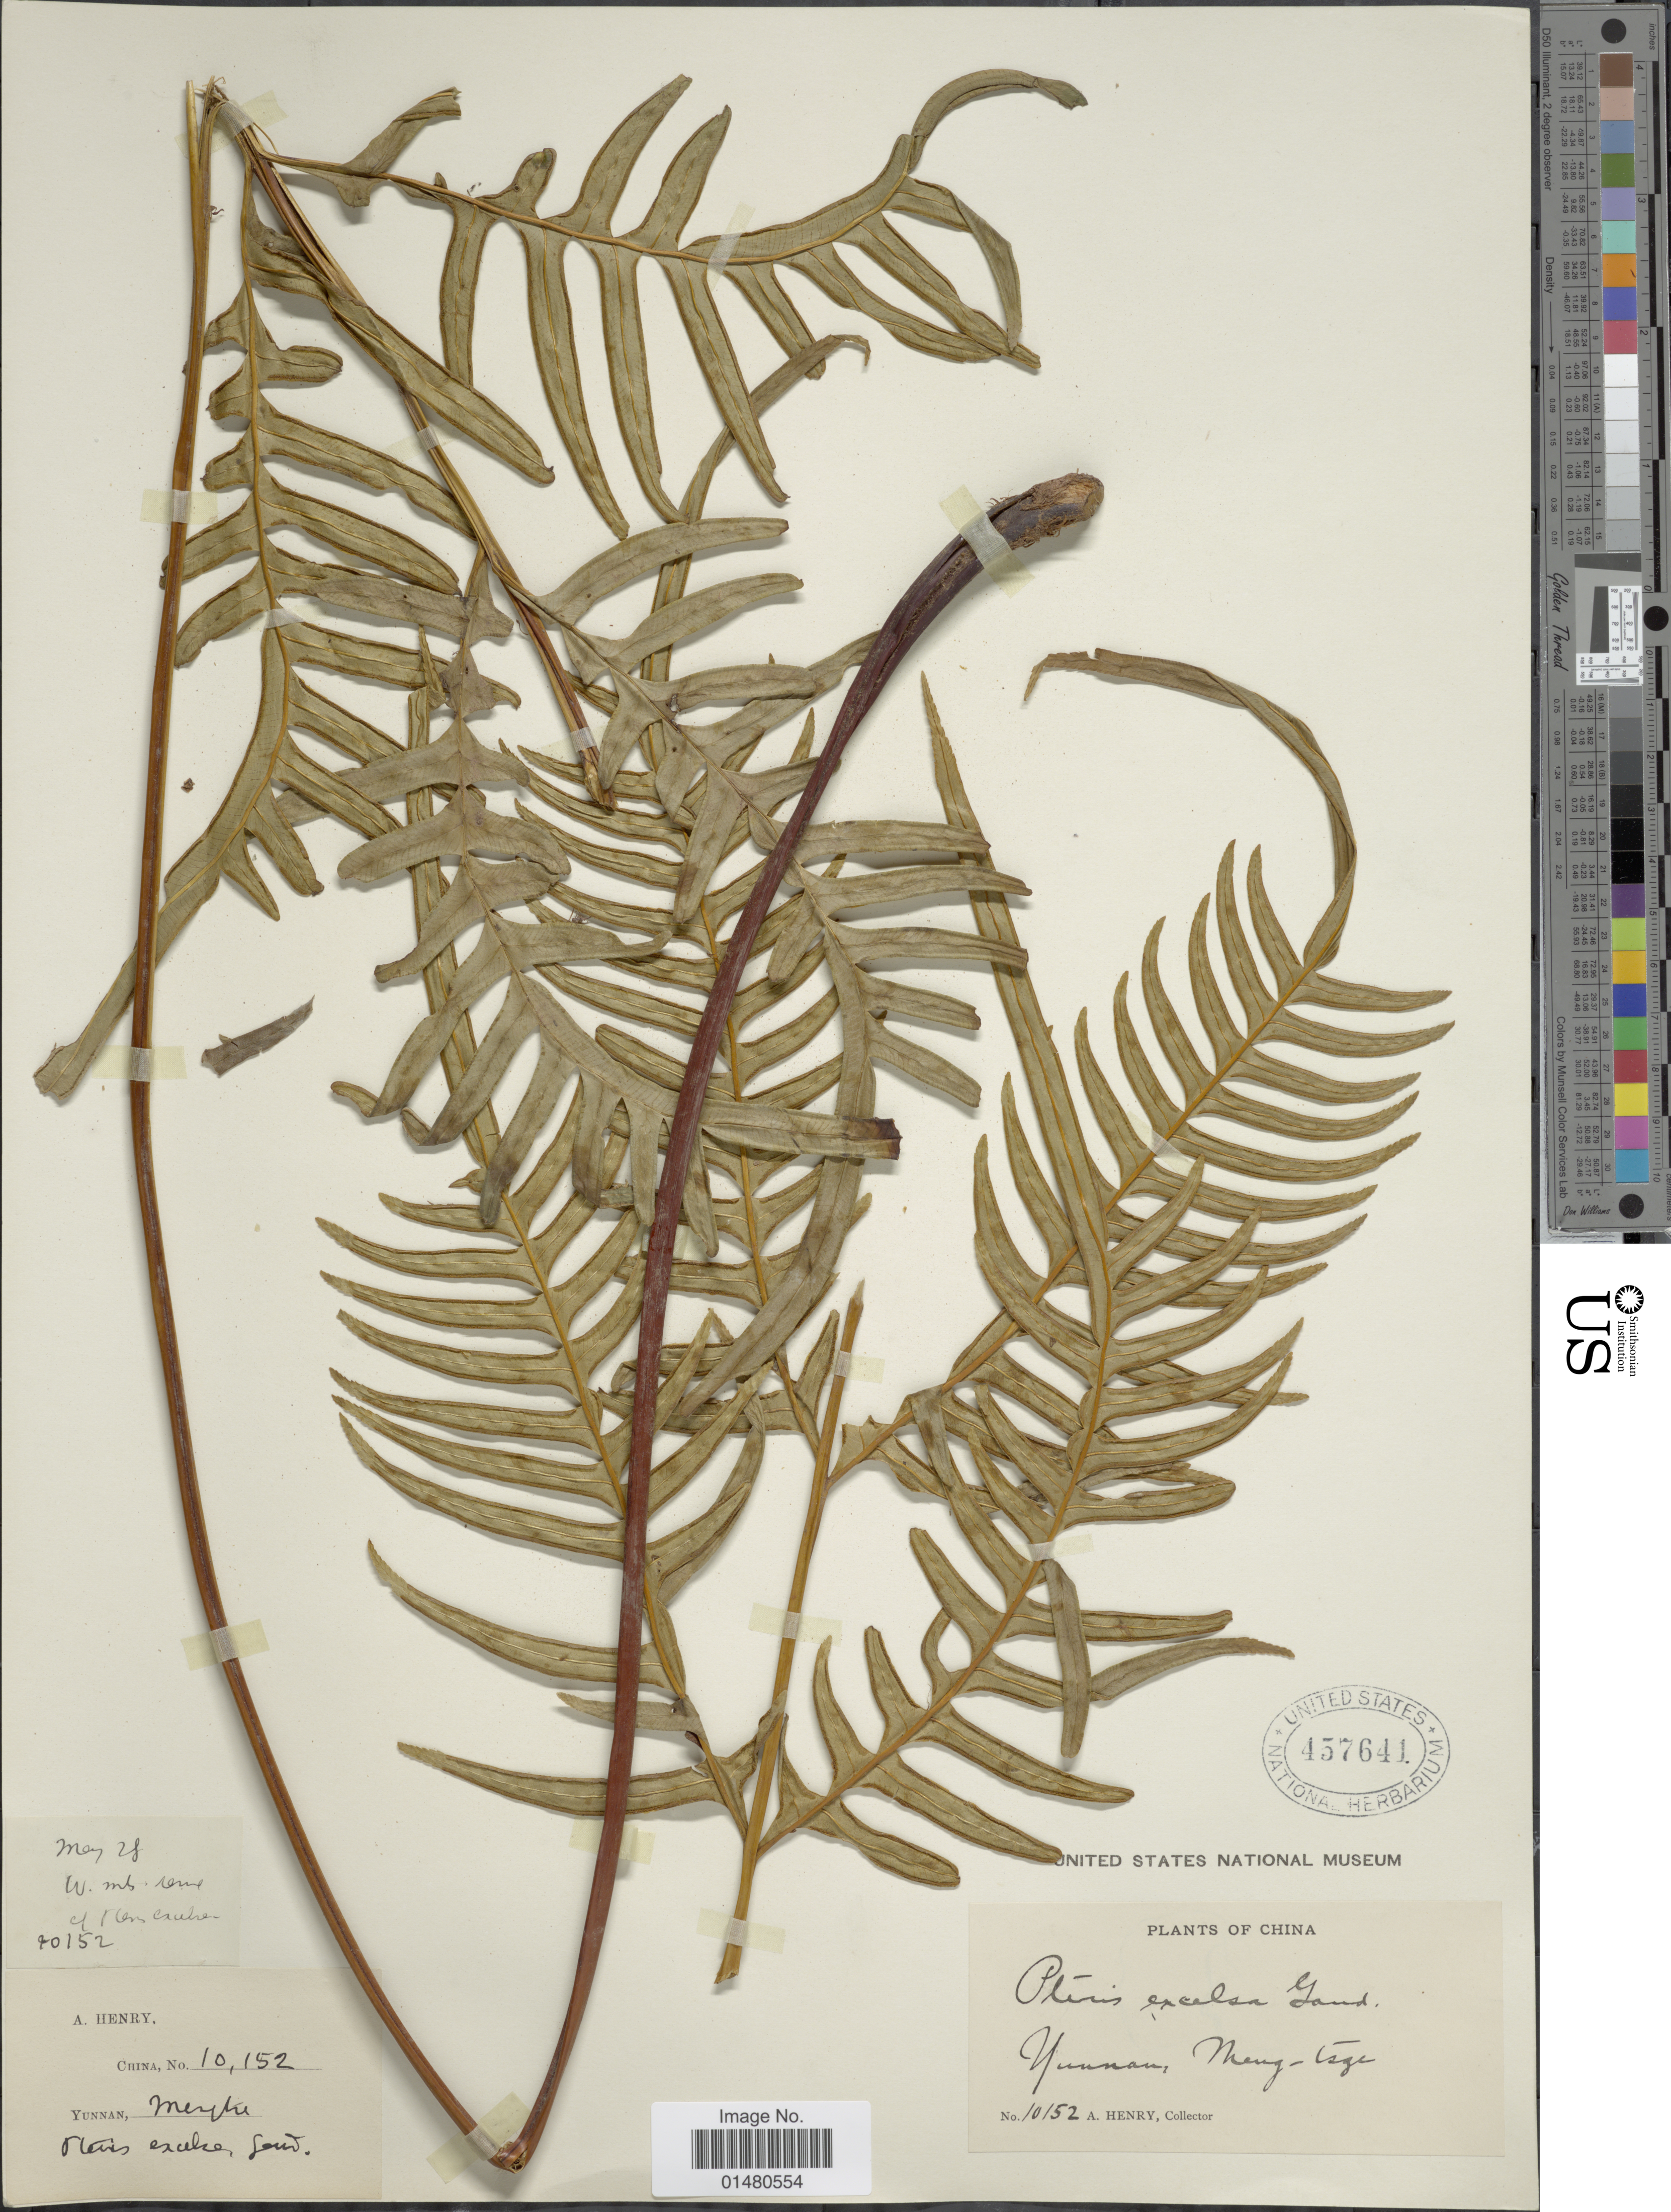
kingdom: Plantae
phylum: Tracheophyta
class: Polypodiopsida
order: Polypodiales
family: Pteridaceae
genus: Pteris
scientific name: Pteris excelsa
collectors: A. Henry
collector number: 10152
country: China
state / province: Yunnan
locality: Meng-tsze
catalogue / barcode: US 457641